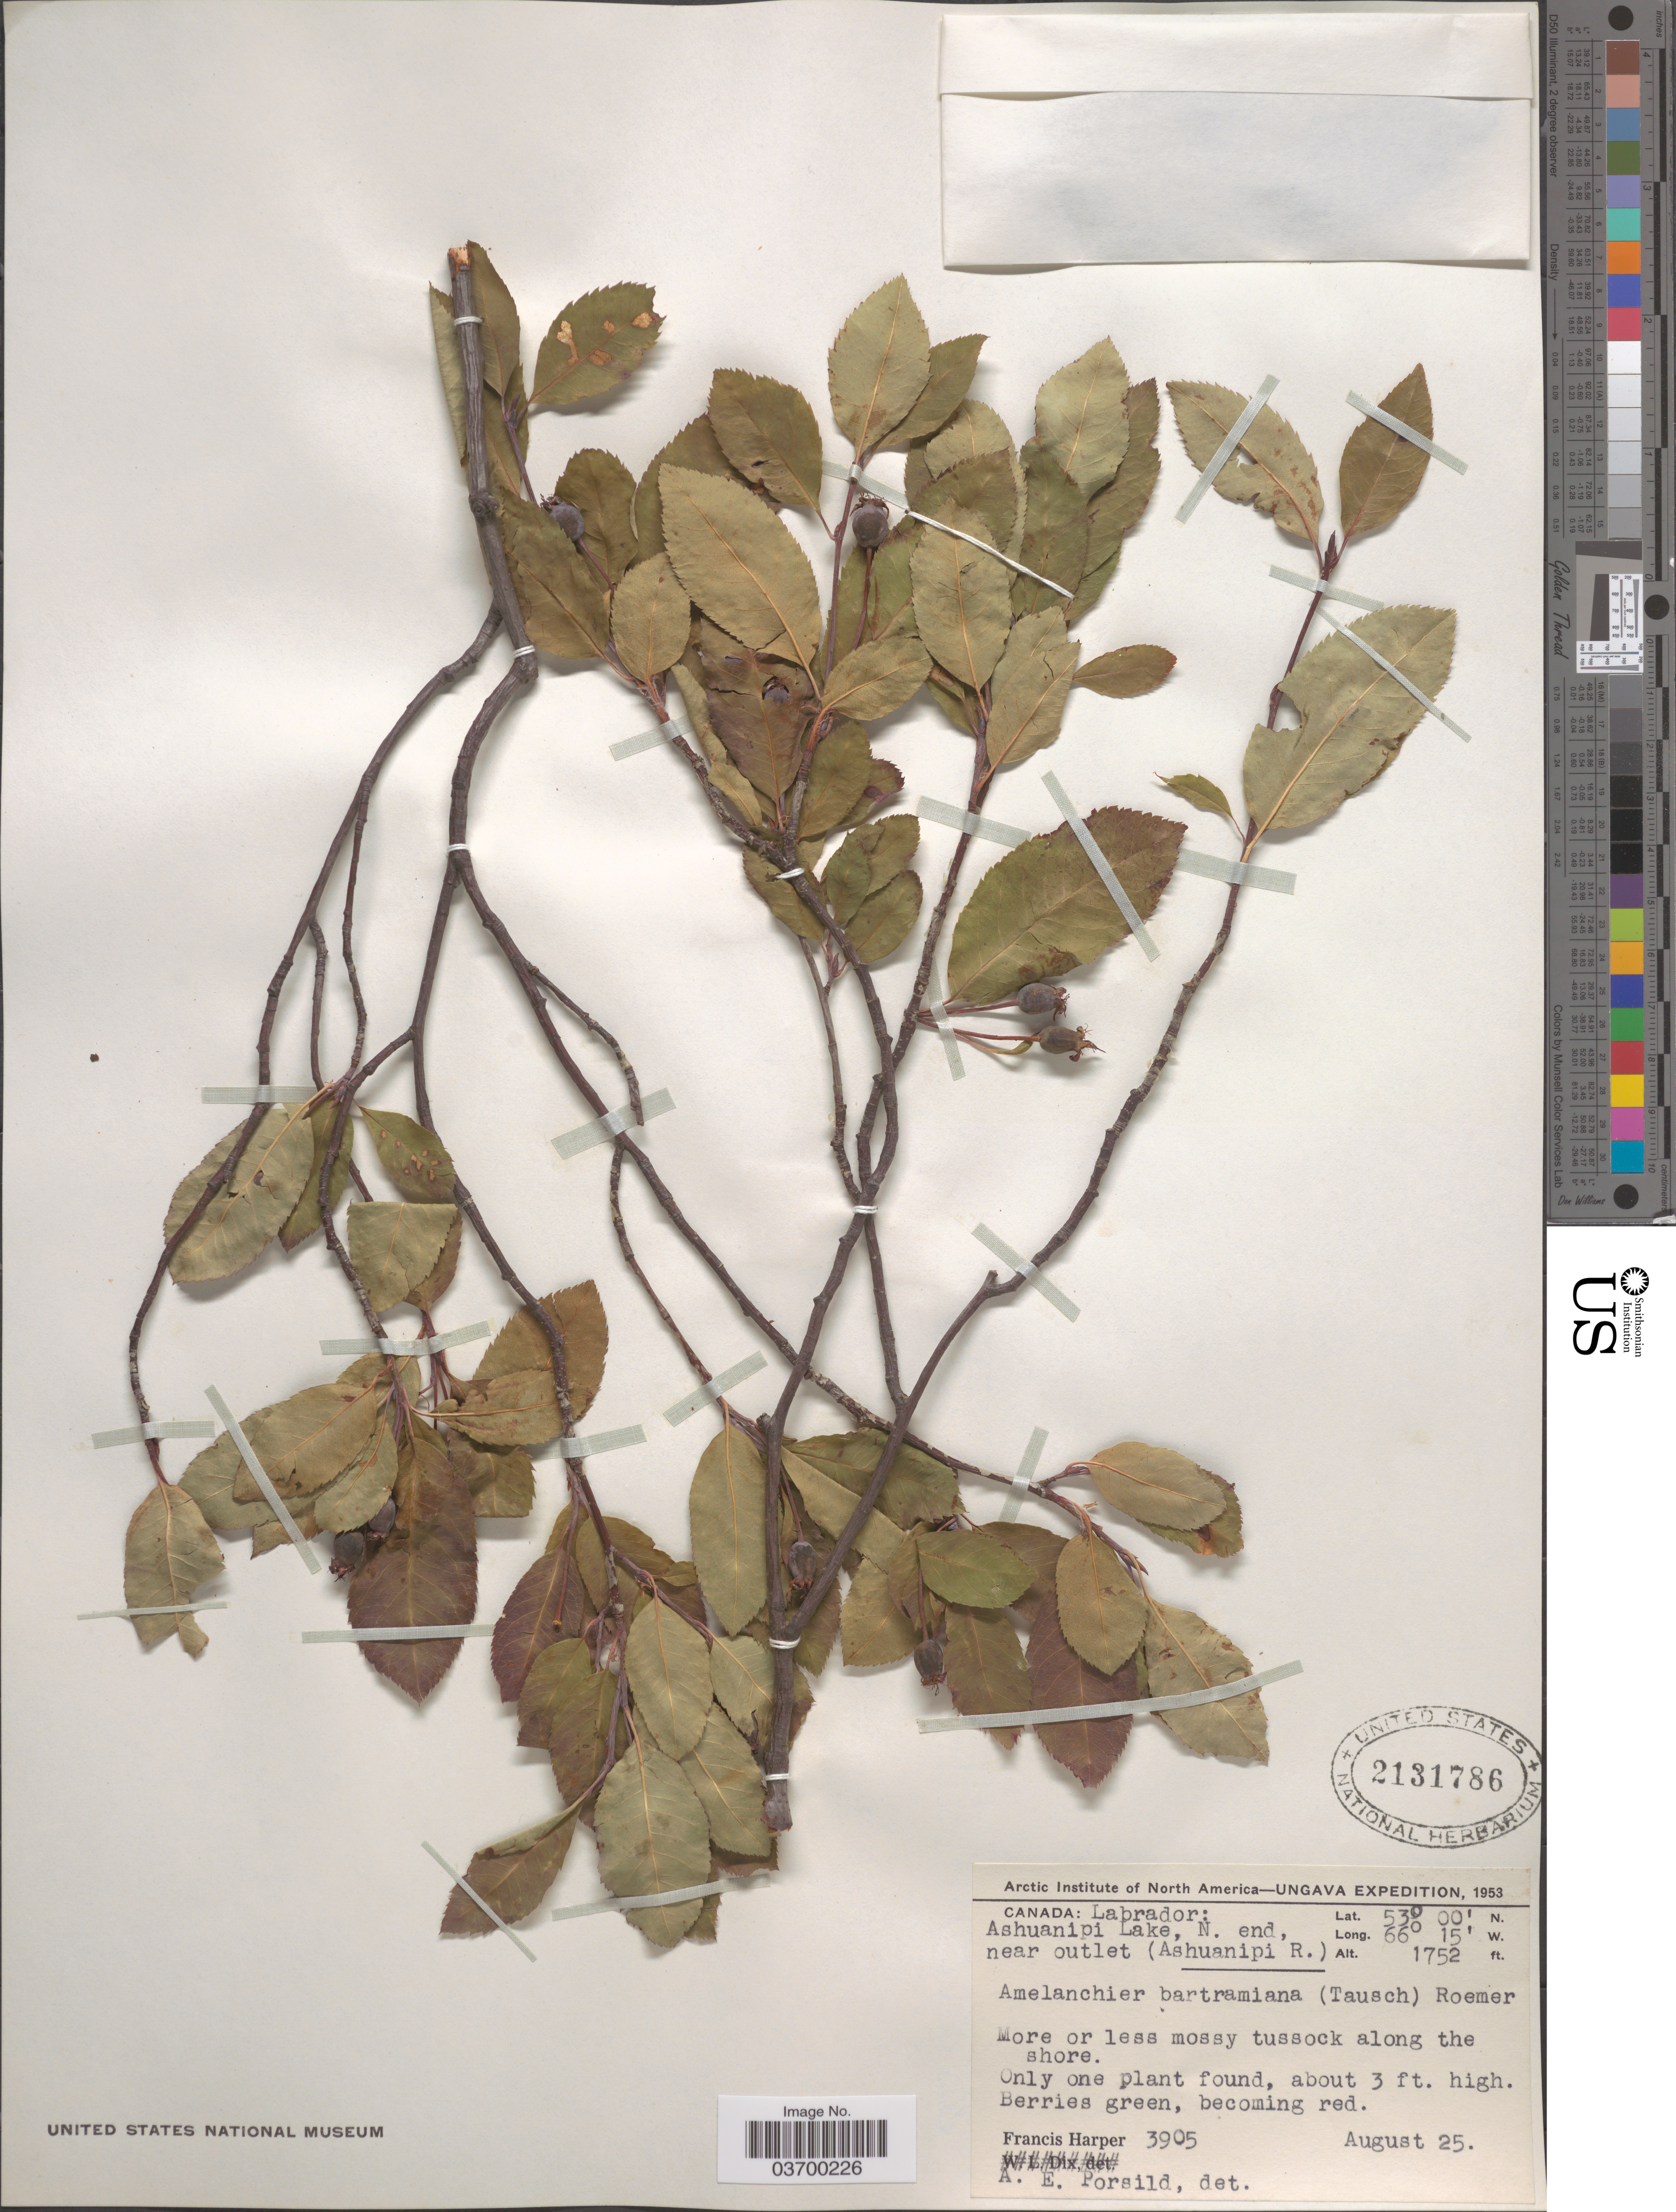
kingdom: Plantae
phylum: Tracheophyta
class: Magnoliopsida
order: Rosales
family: Rosaceae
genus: Amelanchier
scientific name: Amelanchier bartramiana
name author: (Tausch) M. Roem.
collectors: F. Harper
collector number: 3905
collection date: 1953-08-25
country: Canada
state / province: Newfoundland and Labrador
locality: Labrador: Ashuanipi Lake, N. end, near outlet (Ashuanipi R.)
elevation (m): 534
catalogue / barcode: US 2131786